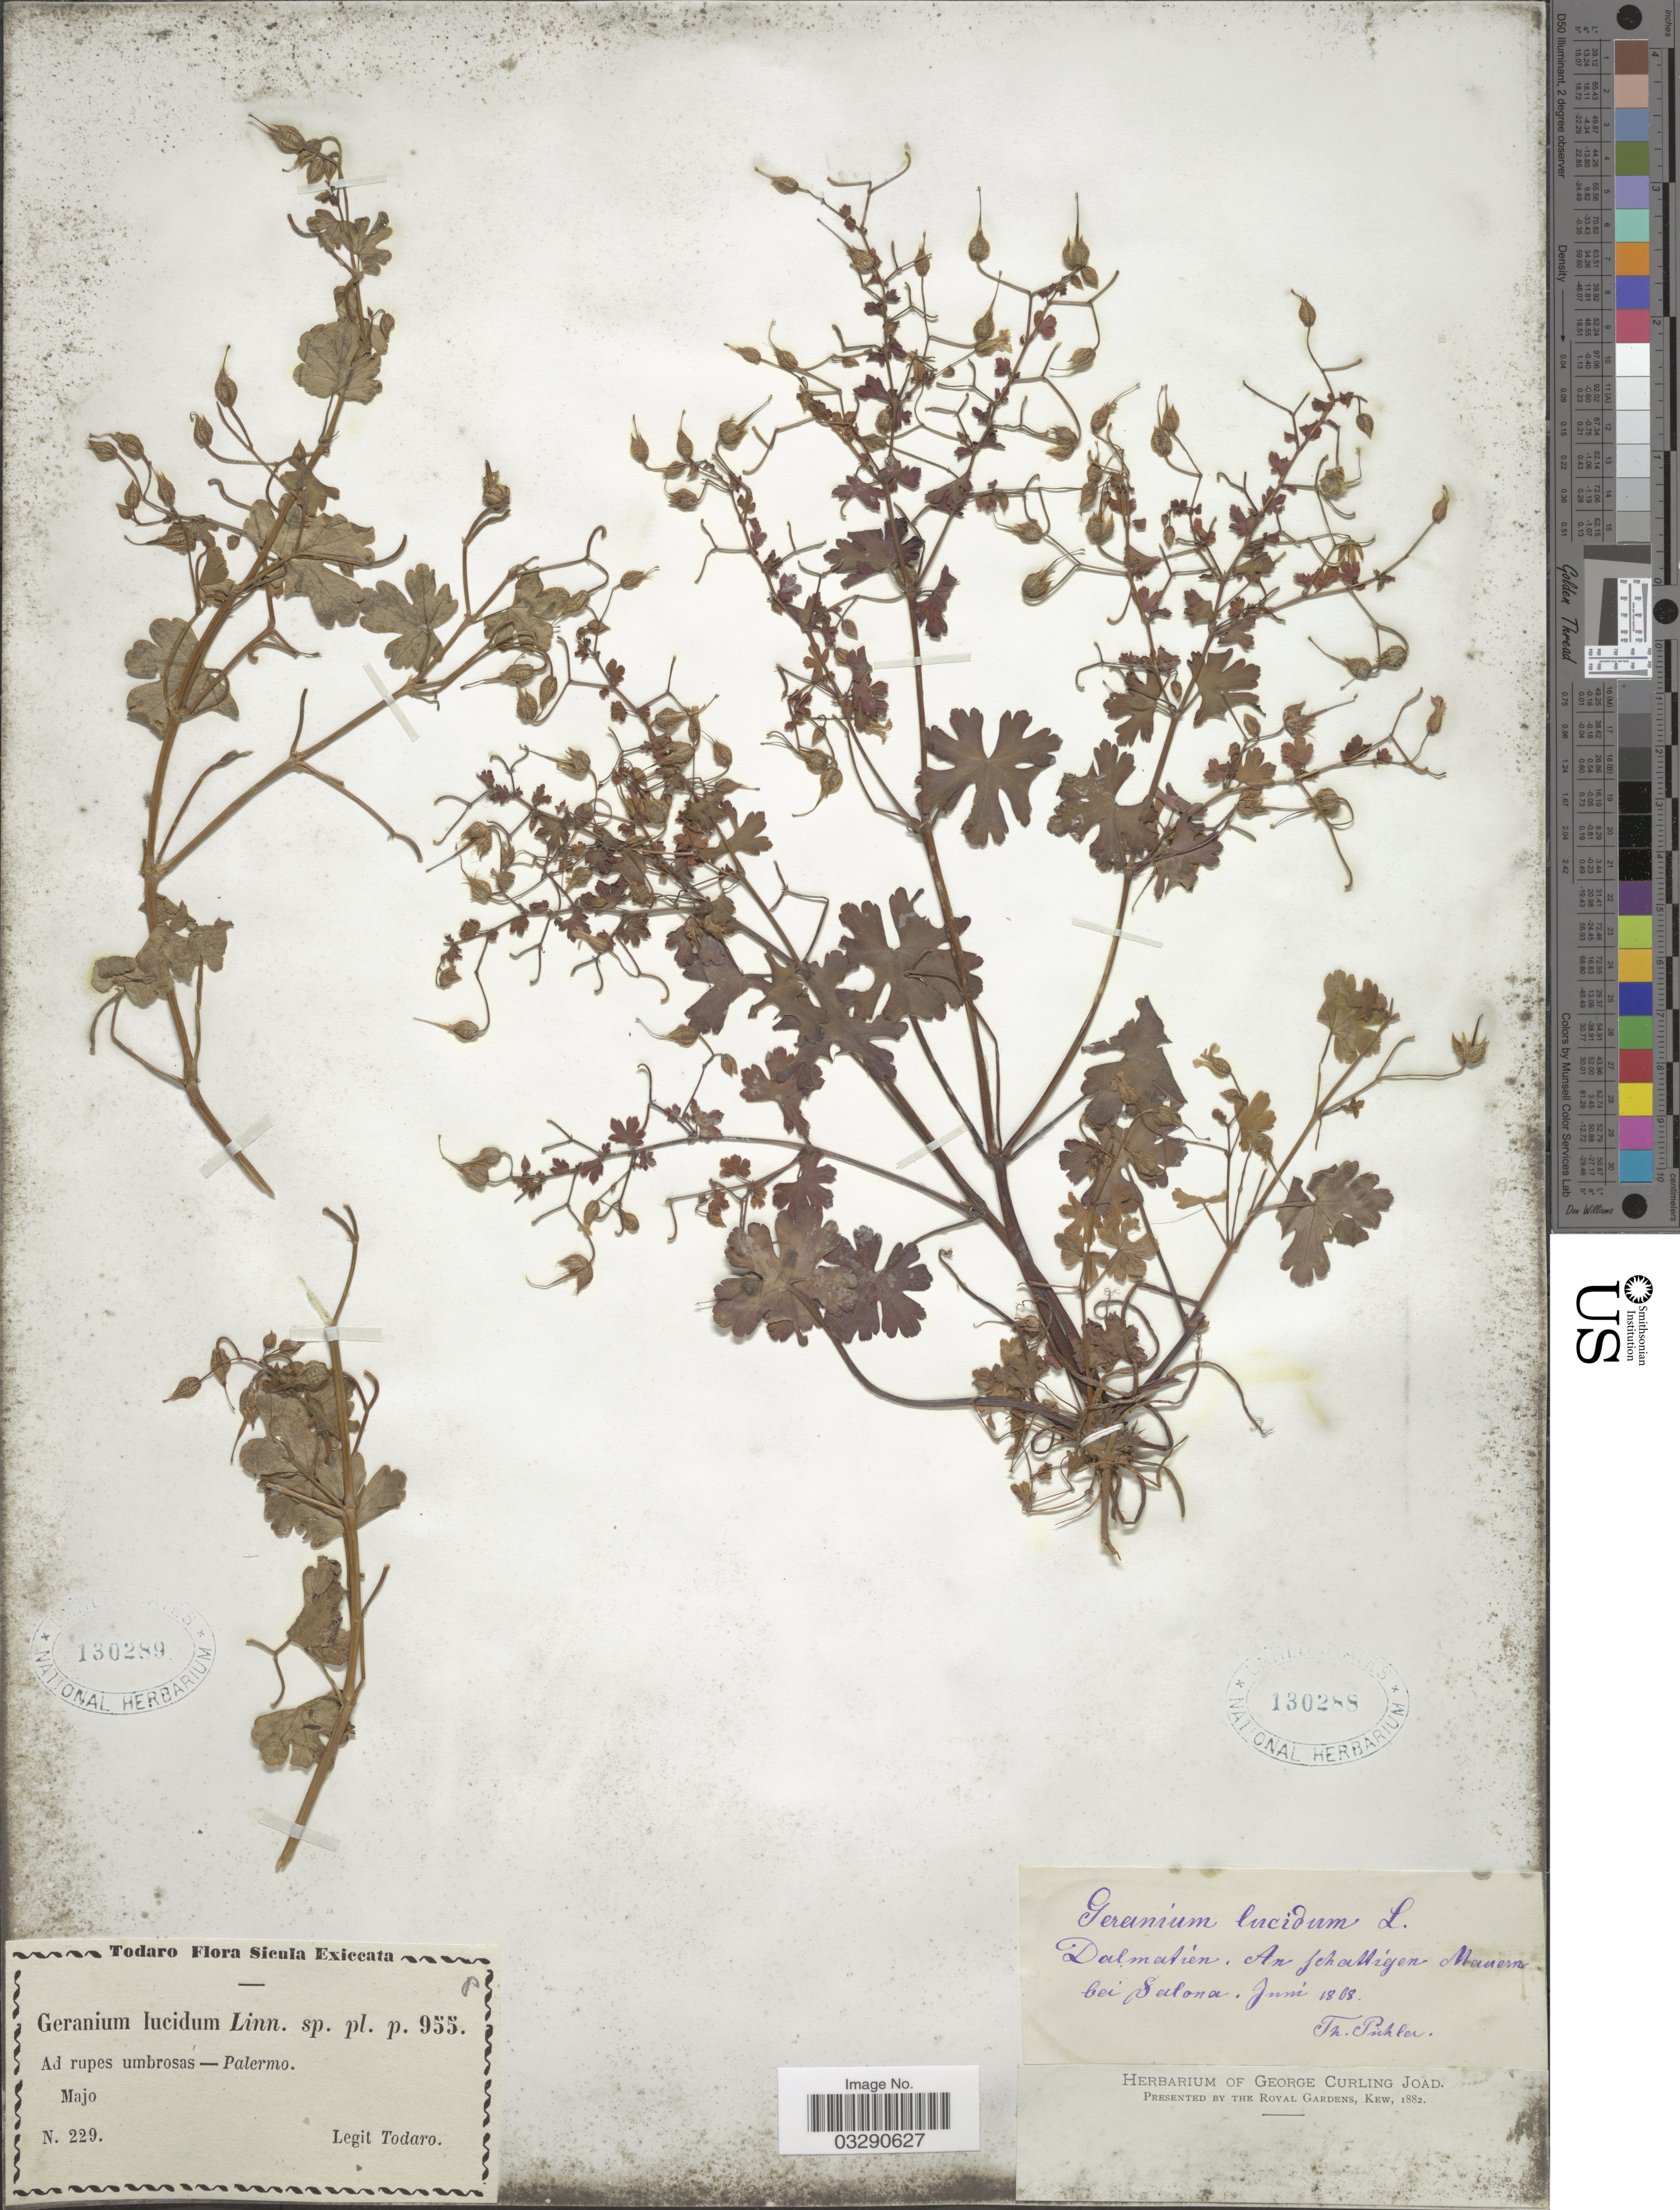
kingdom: Plantae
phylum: Tracheophyta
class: Magnoliopsida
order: Geraniales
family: Geraniaceae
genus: Geranium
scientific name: Geranium lucidum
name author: L.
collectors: Todaro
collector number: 229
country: Italy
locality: Sicula. Palermo.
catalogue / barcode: US 130289-2